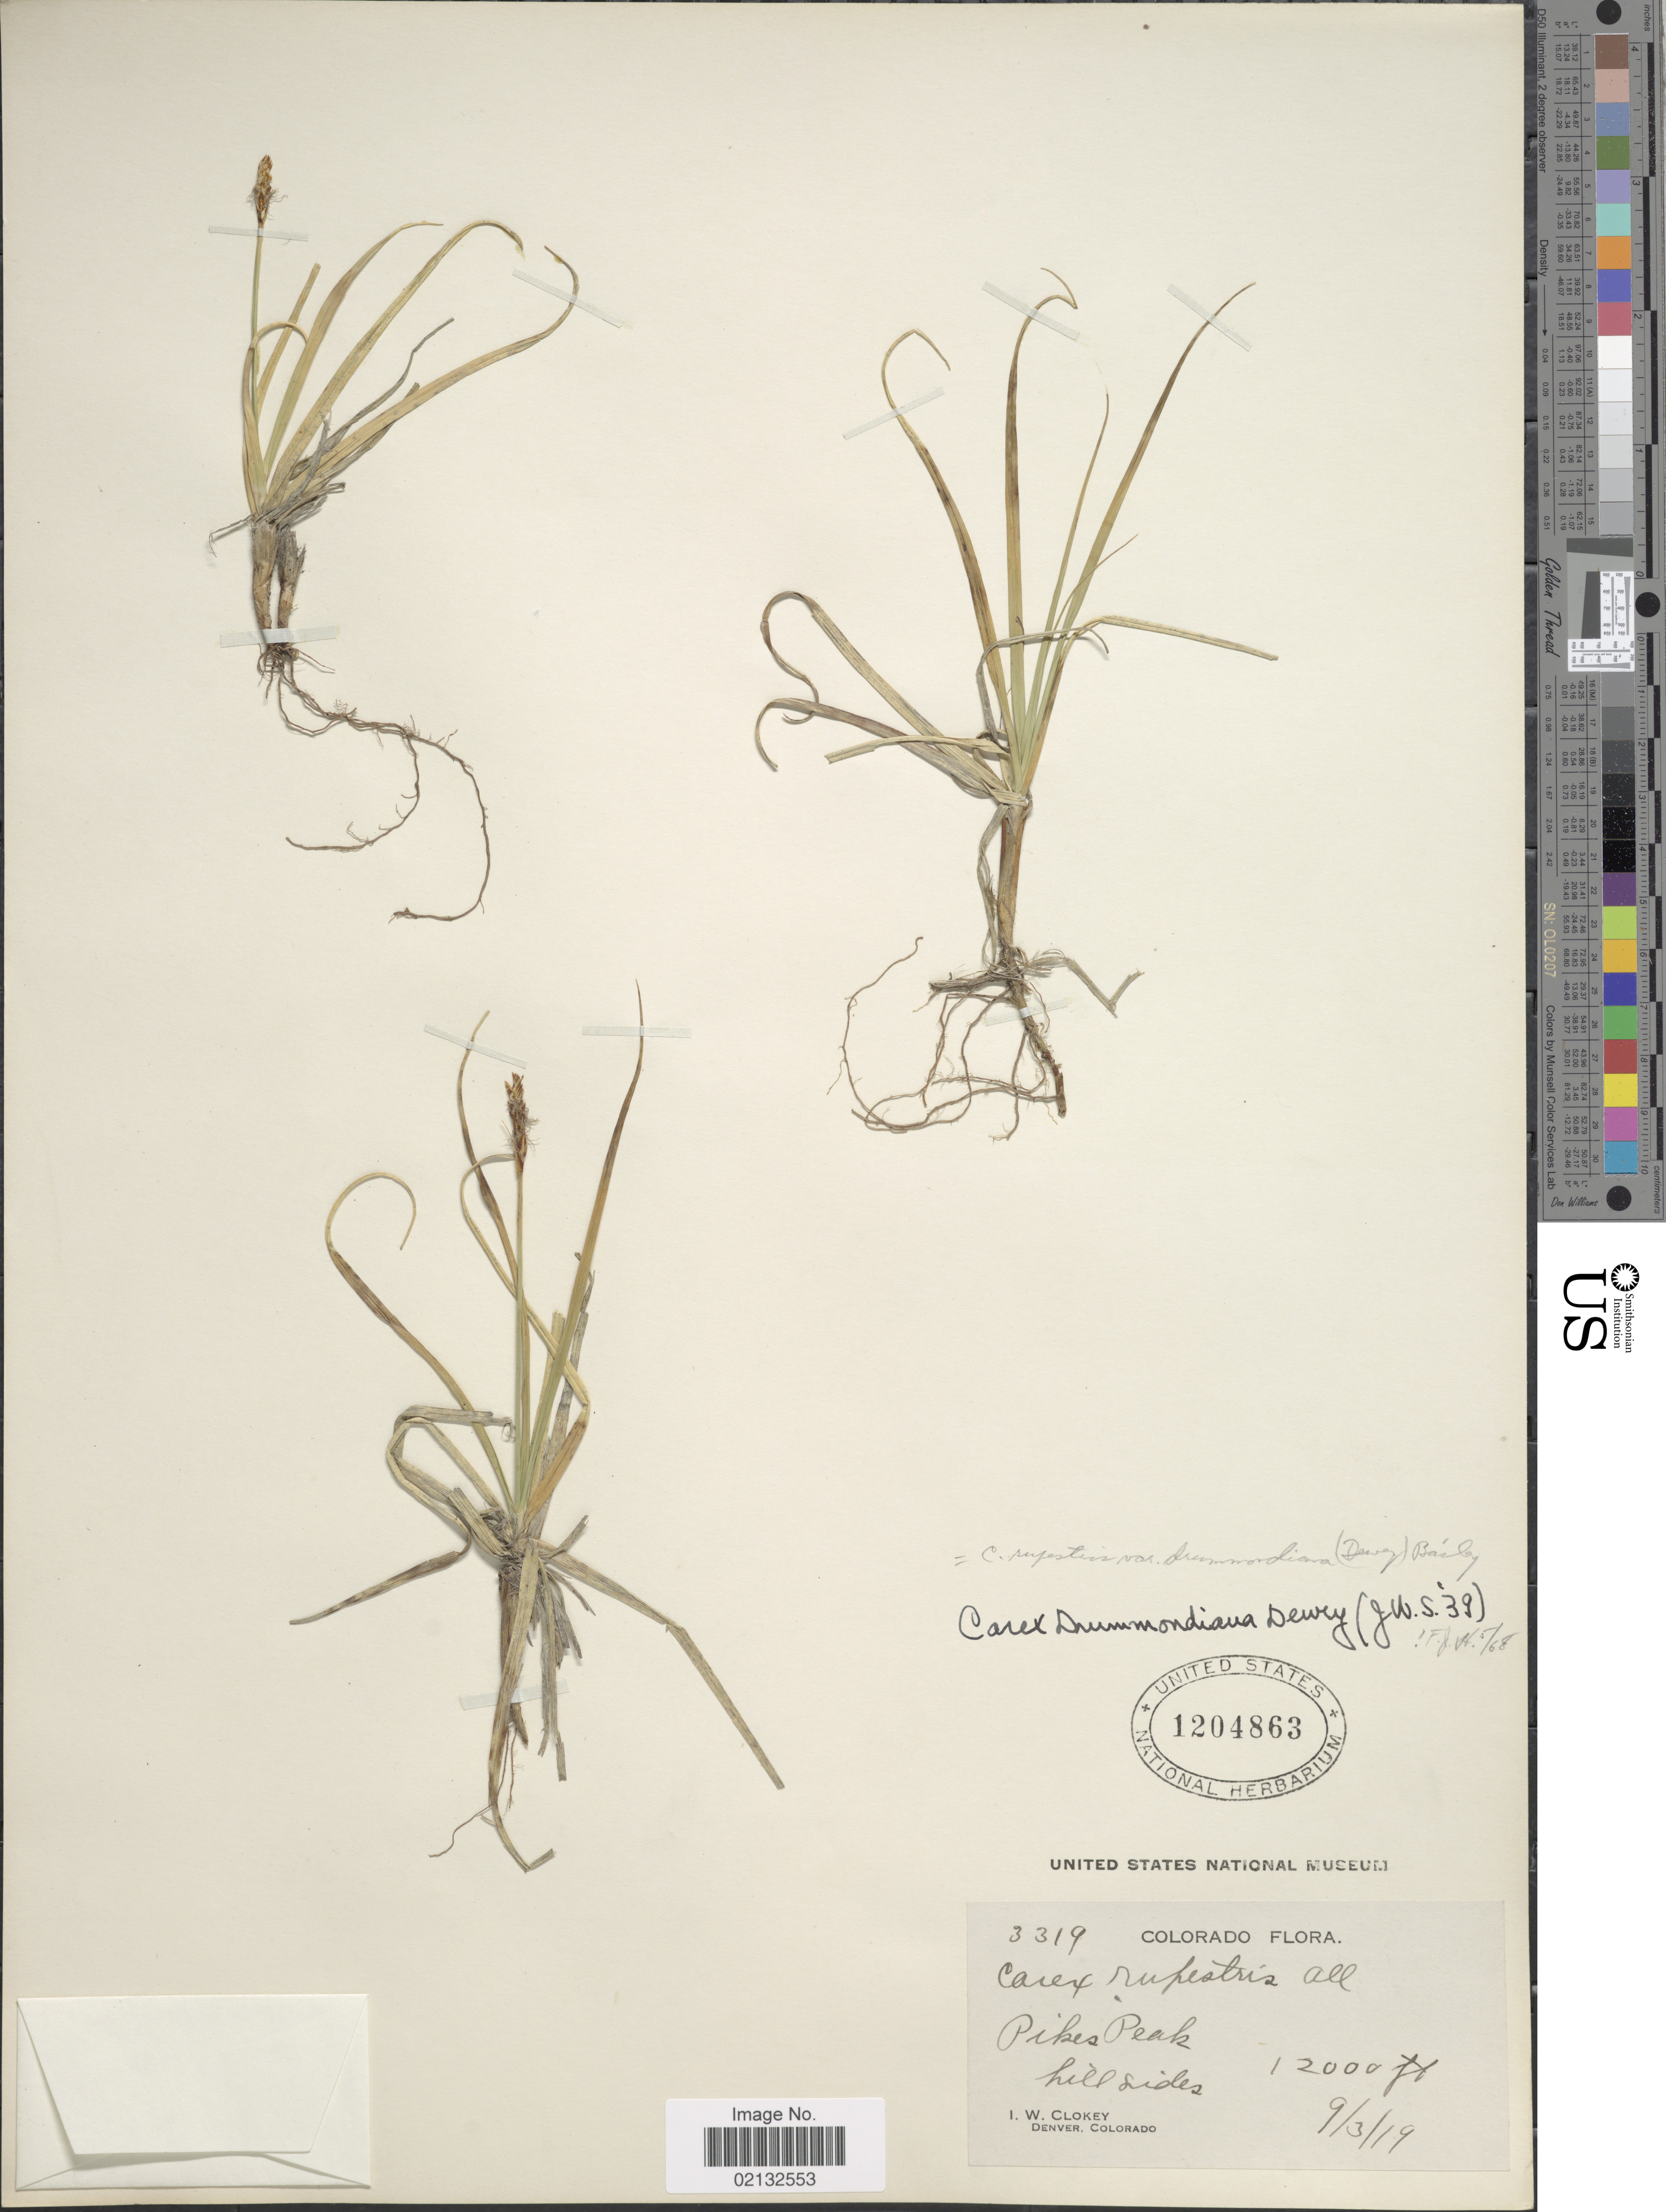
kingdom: Plantae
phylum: Tracheophyta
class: Liliopsida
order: Poales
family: Cyperaceae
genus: Carex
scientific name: Carex rupestris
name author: All.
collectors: I. W. Clokey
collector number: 3319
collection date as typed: Transcribed d/m/y: 3/9/19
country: United States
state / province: Colorado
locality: Pikes Peak, hillsides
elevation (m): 3658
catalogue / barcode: US 1204863